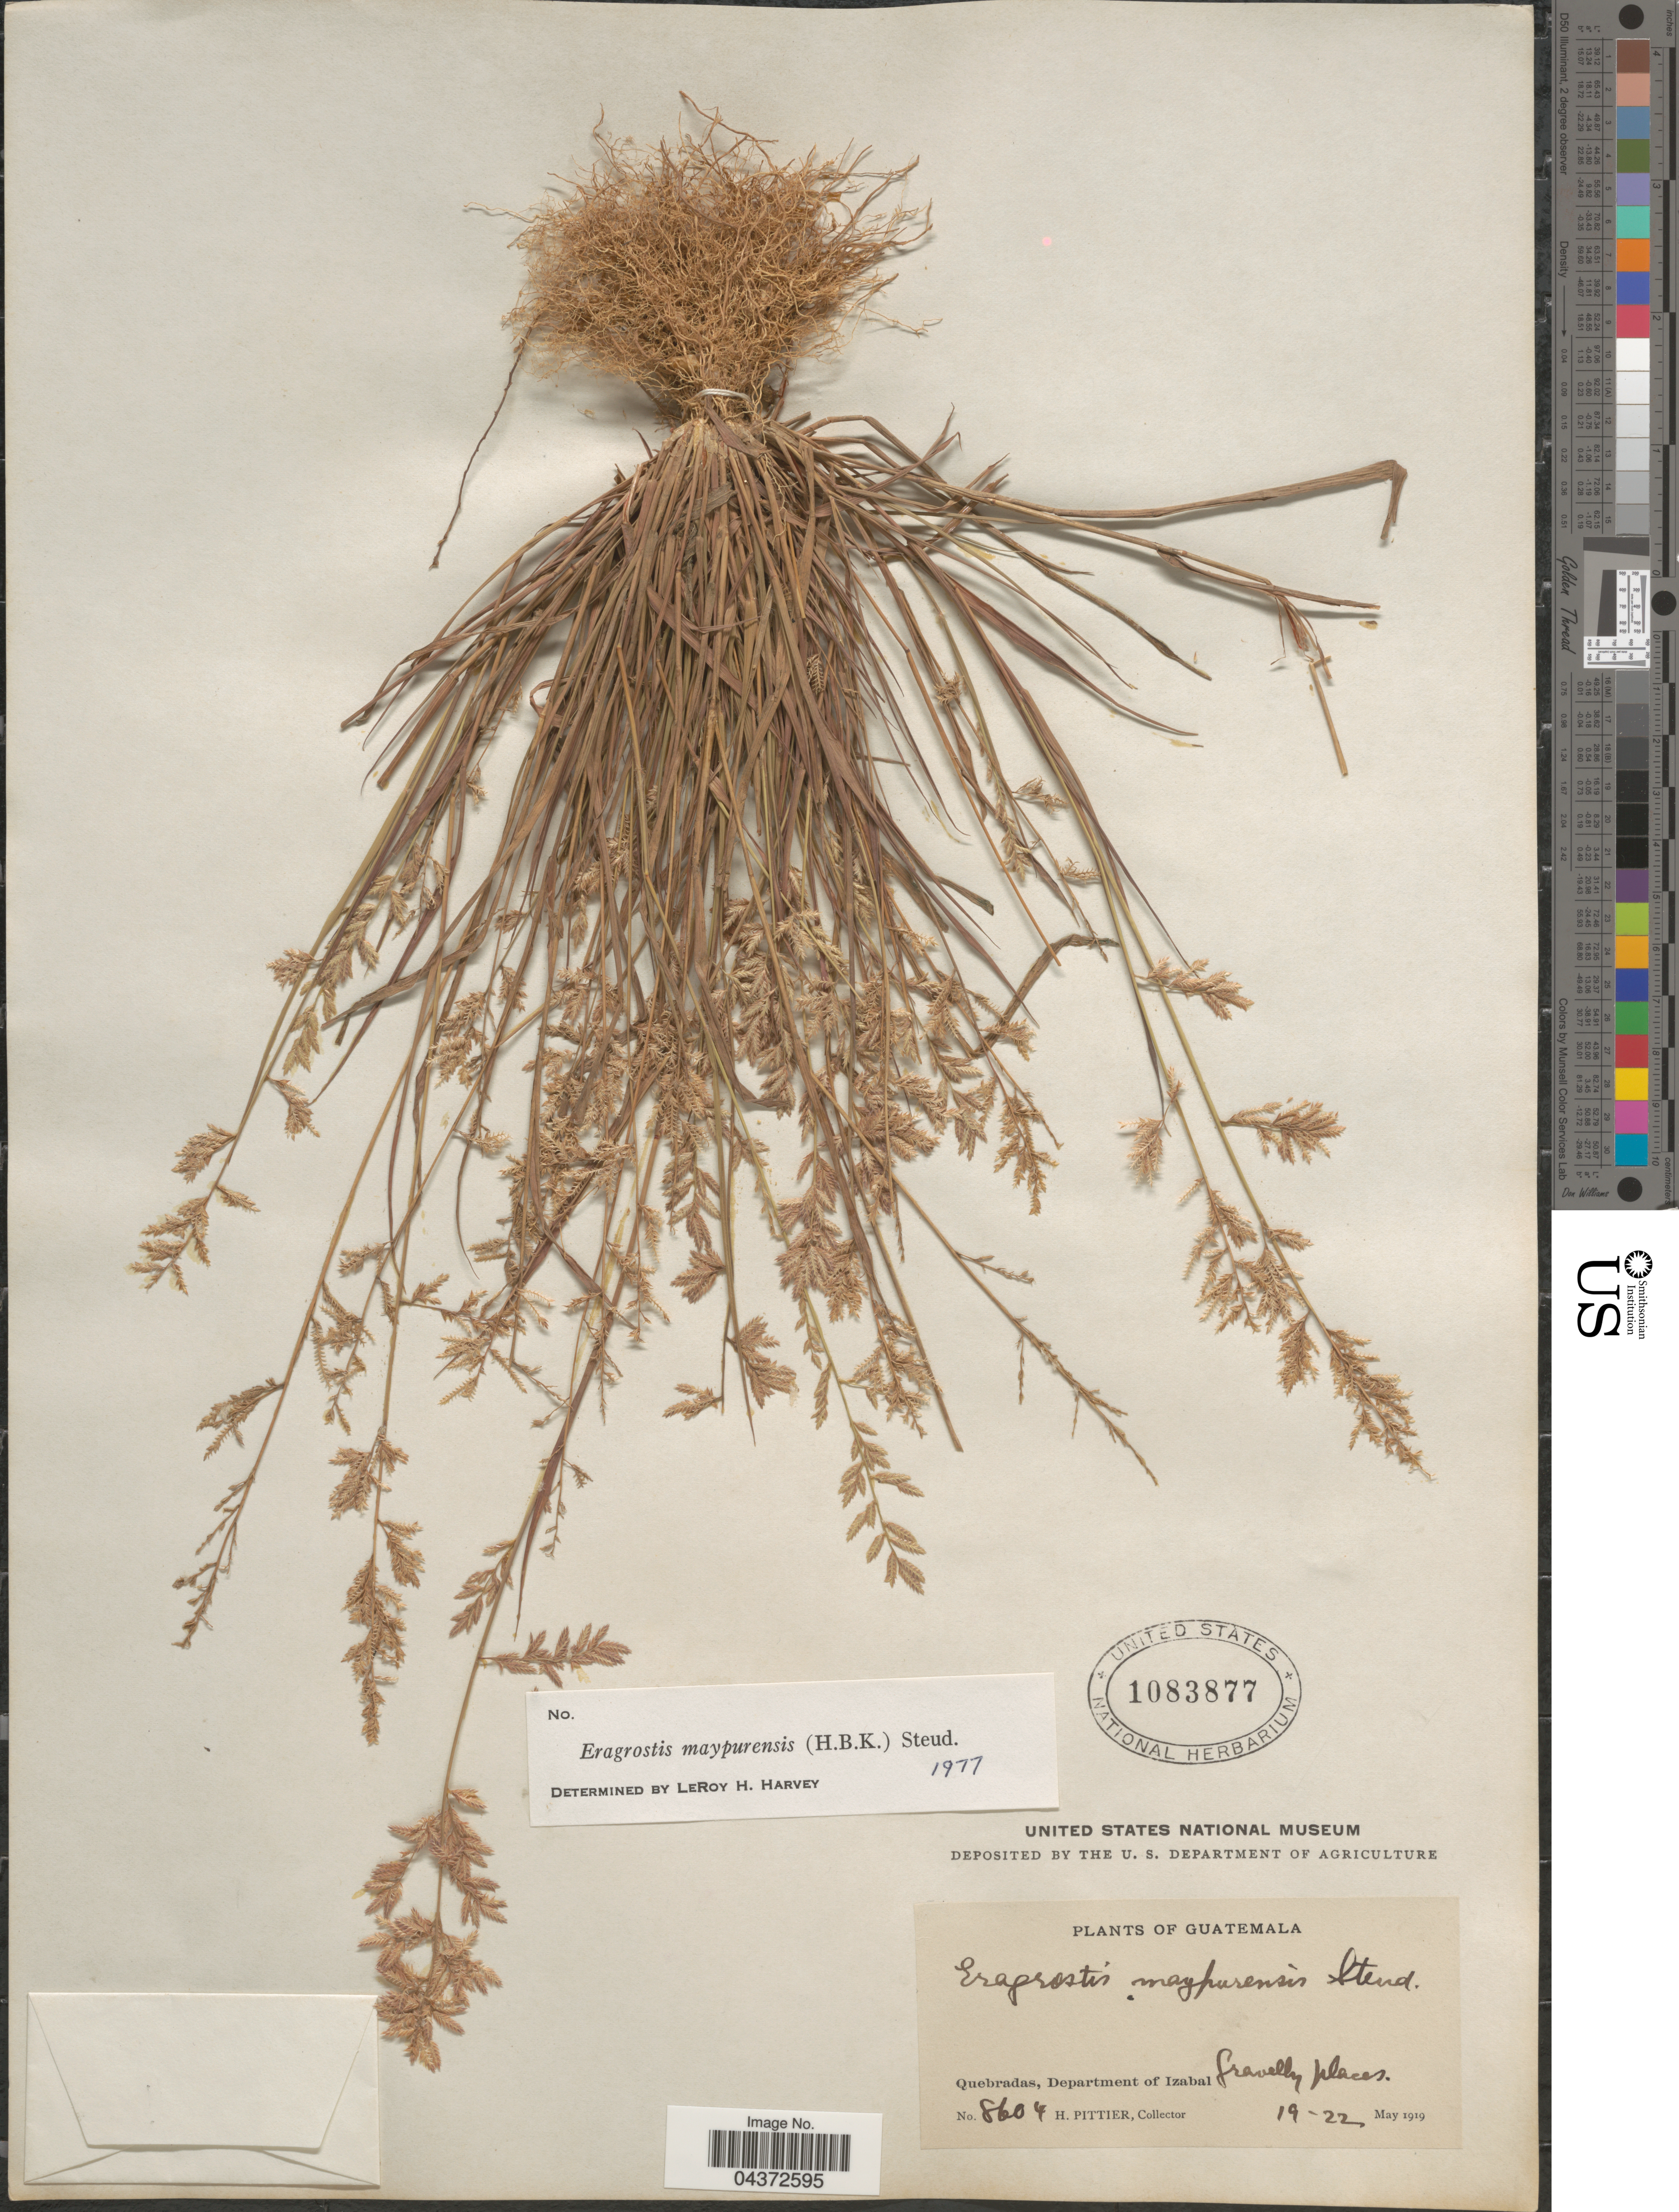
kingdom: Plantae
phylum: Tracheophyta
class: Liliopsida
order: Poales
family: Poaceae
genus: Eragrostis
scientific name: Eragrostis maypurensis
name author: (Kunth) Steud.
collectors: H. F. Pittier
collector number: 8604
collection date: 1919-05-19/1919-05-22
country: Guatemala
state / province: Izabal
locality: Quebradas, Department of Izabal. Gravelly places.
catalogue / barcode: US 1083877